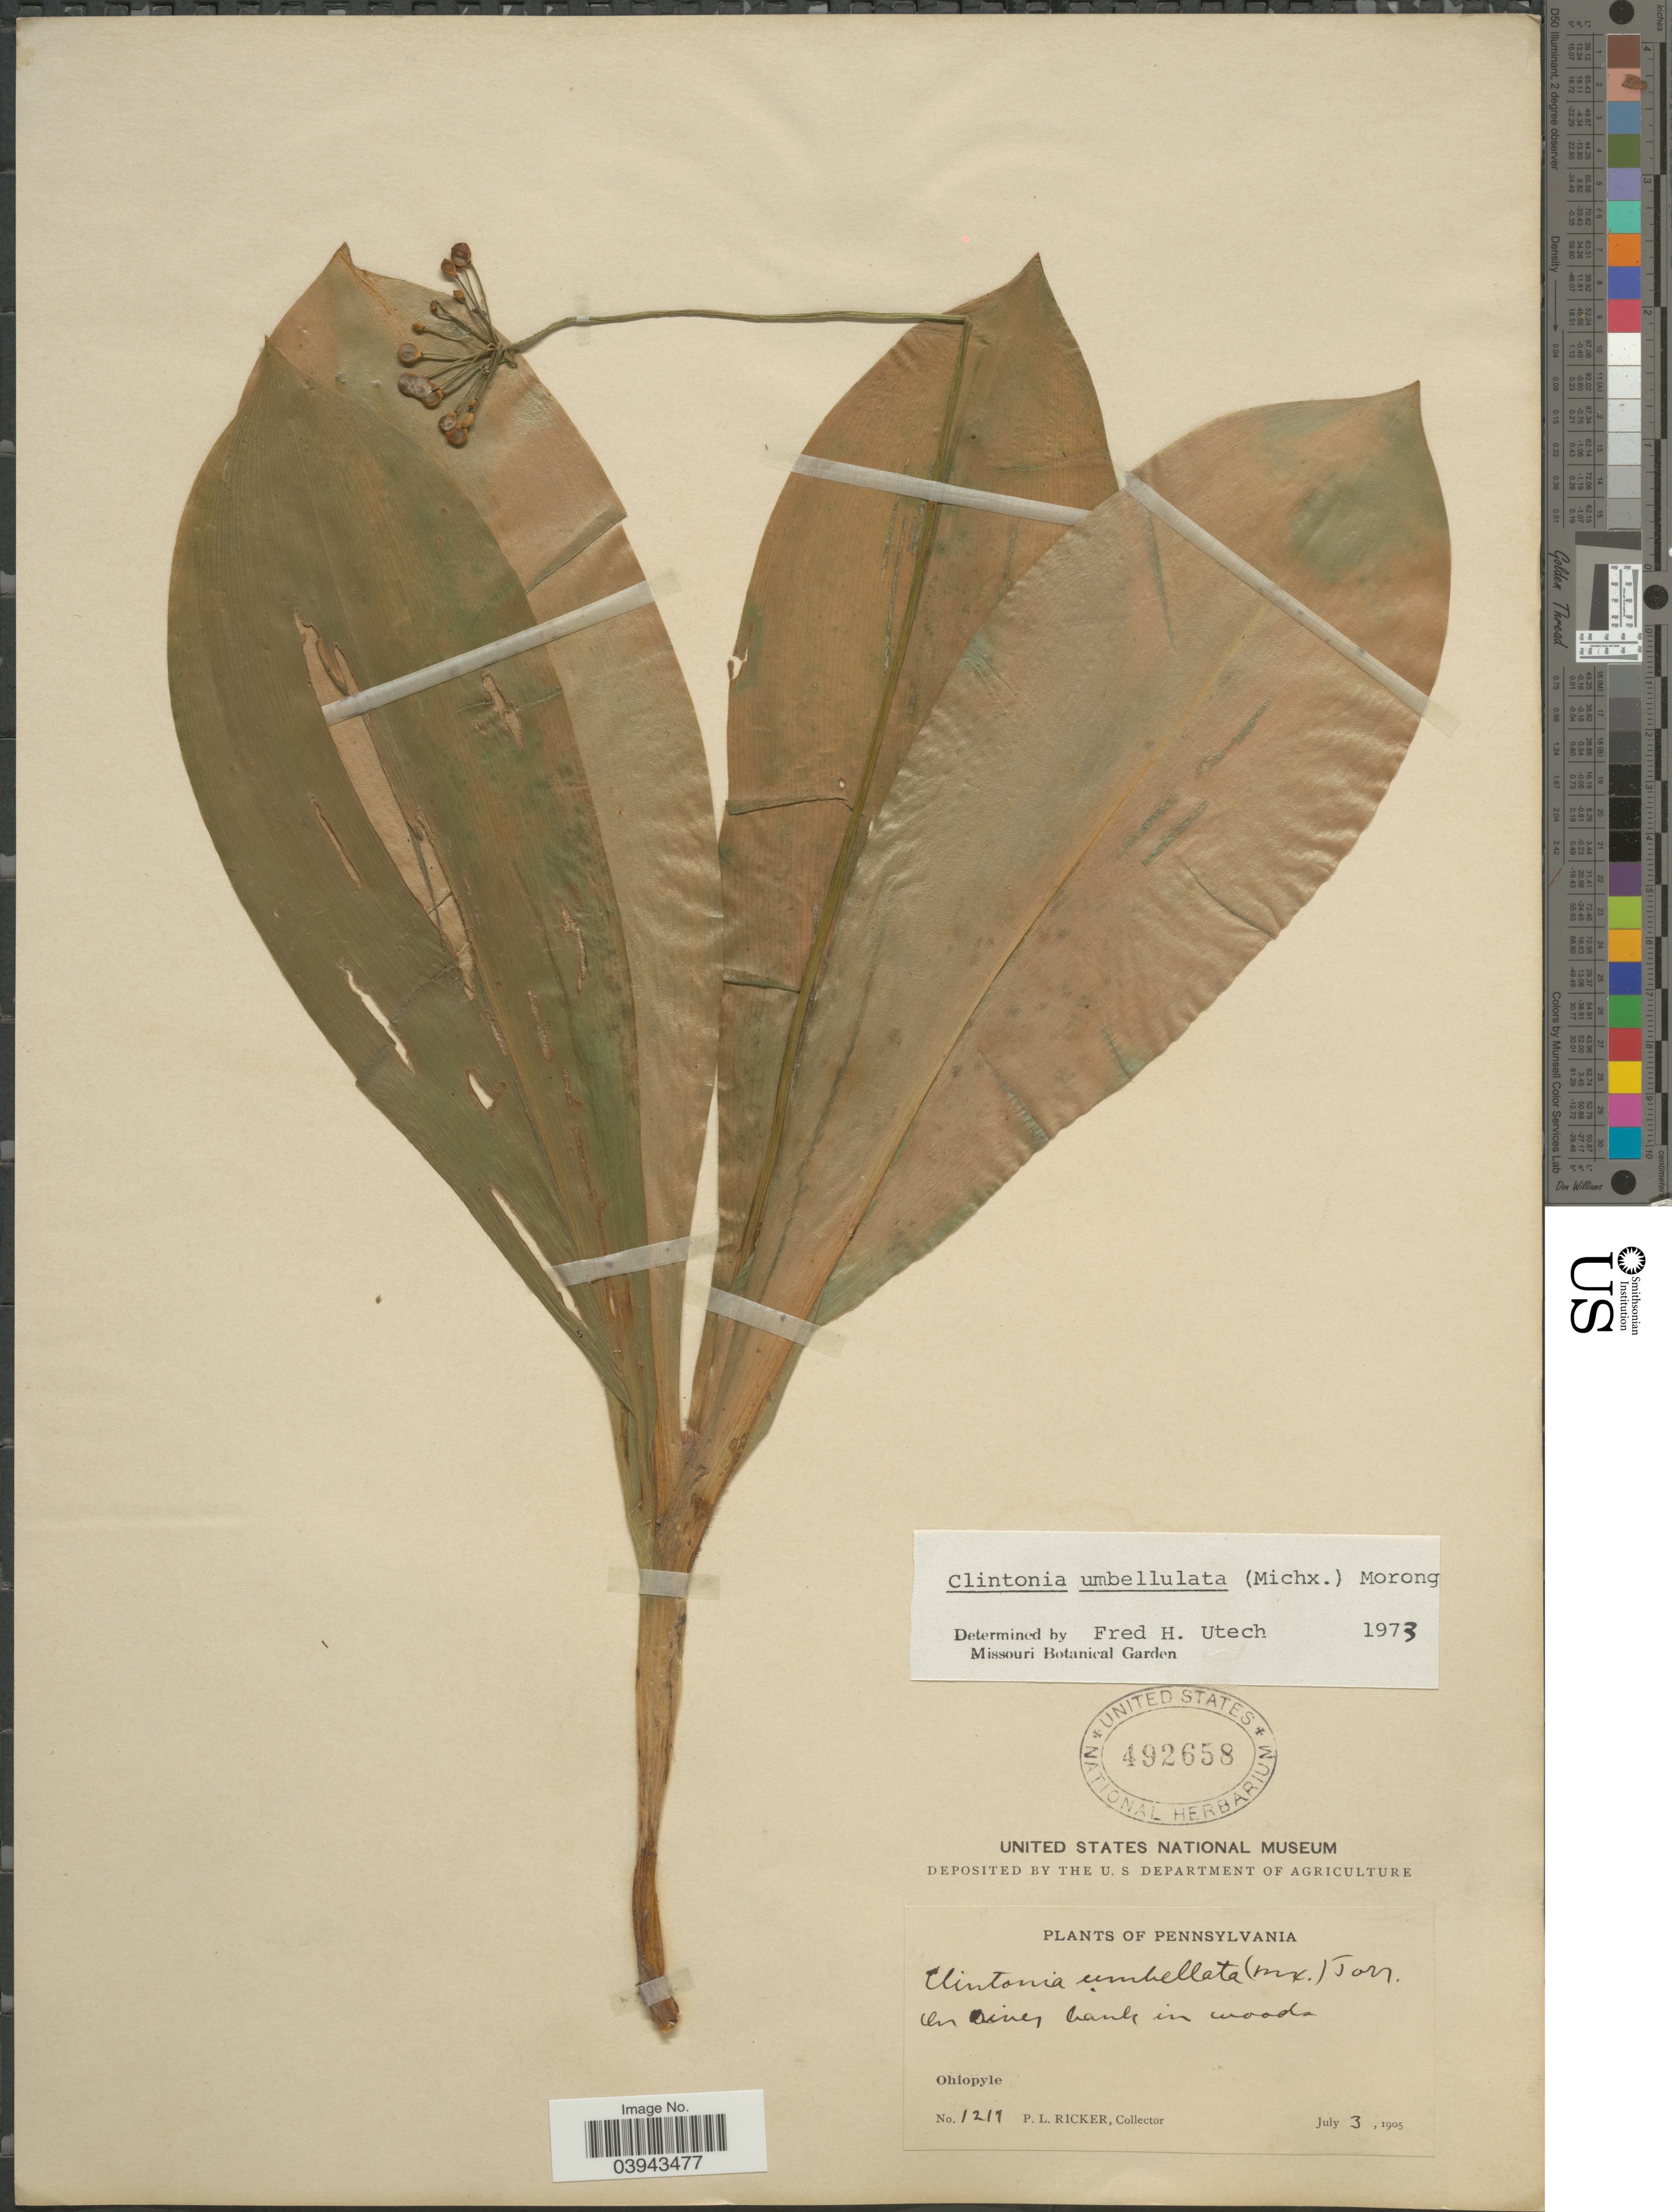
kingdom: Plantae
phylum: Tracheophyta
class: Liliopsida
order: Liliales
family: Liliaceae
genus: Clintonia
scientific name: Clintonia umbellulata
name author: (Michx.) Morong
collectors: P. Ricker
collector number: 1217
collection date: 1905-07-03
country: United States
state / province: Pennsylvania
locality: Ohiopyle.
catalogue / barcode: US 492658